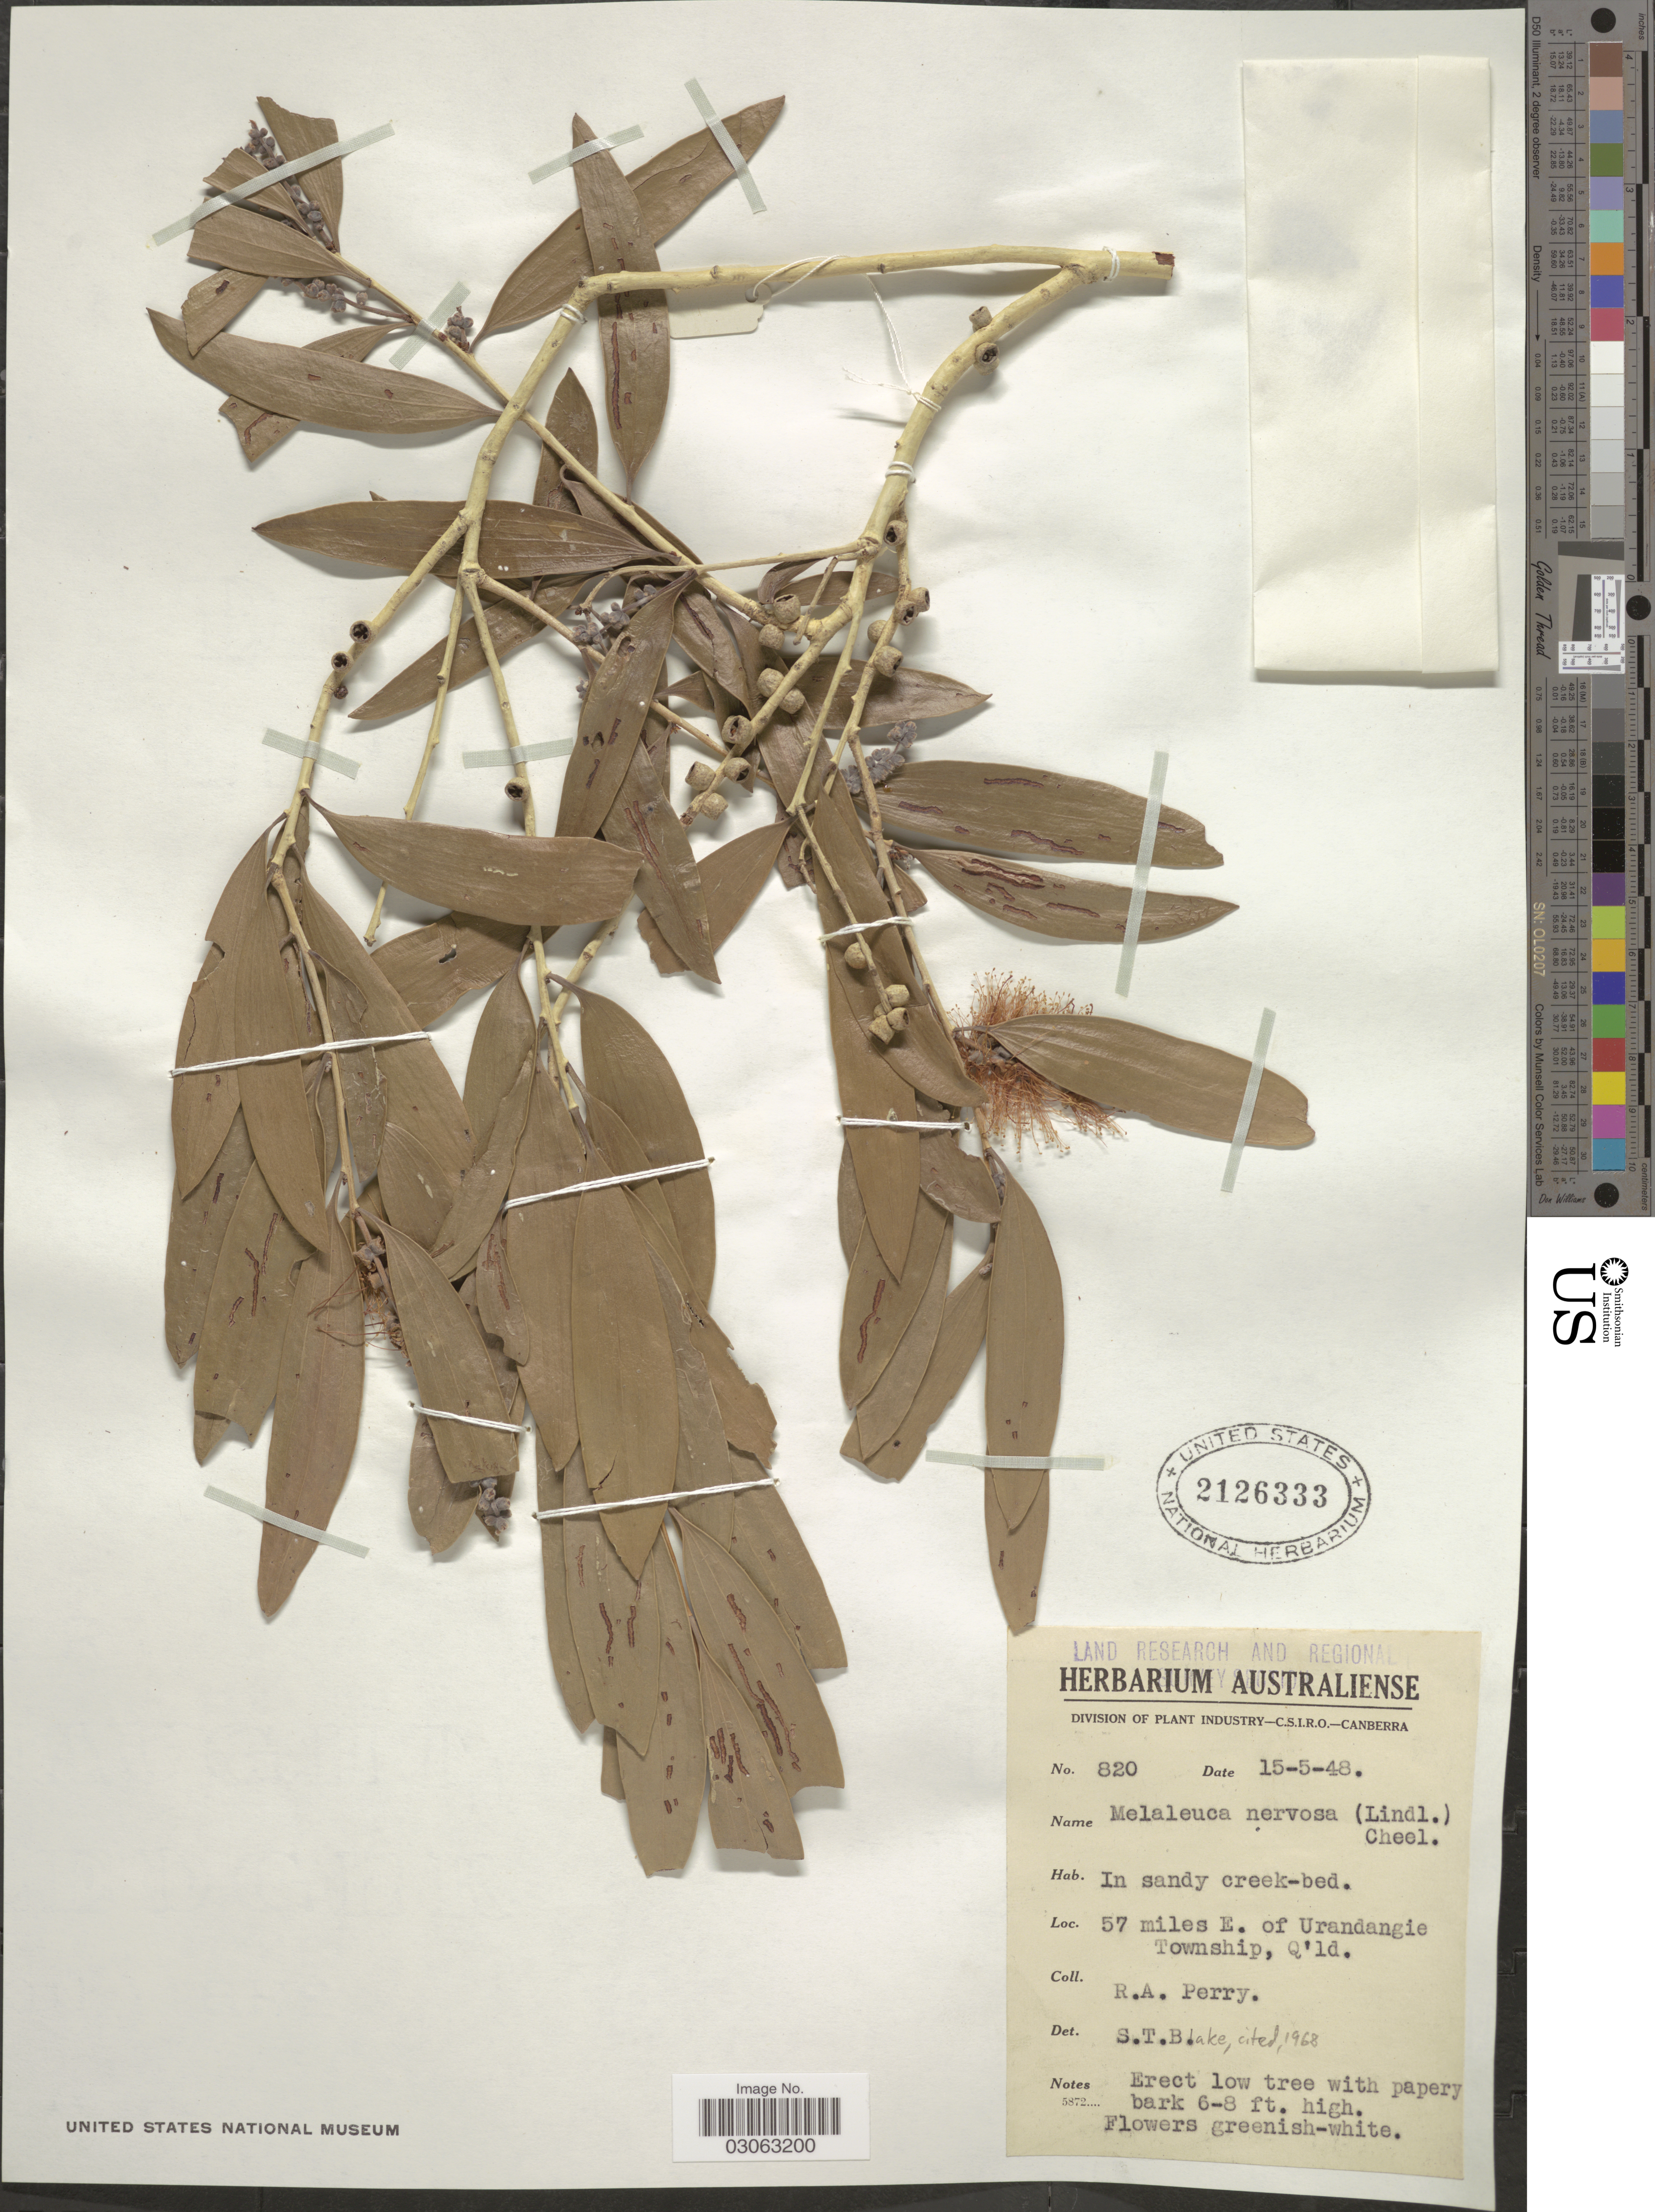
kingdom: Plantae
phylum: Tracheophyta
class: Magnoliopsida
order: Myrtales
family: Myrtaceae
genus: Melaleuca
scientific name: Melaleuca nervosa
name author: (Lindl.) Cheel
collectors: Perry, R. A.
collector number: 820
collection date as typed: Transcribed d/m/y: 15/5/48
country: Australia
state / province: Queensland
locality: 57 miles E. of Urandangie Township, Q'ld.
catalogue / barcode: US 2126333